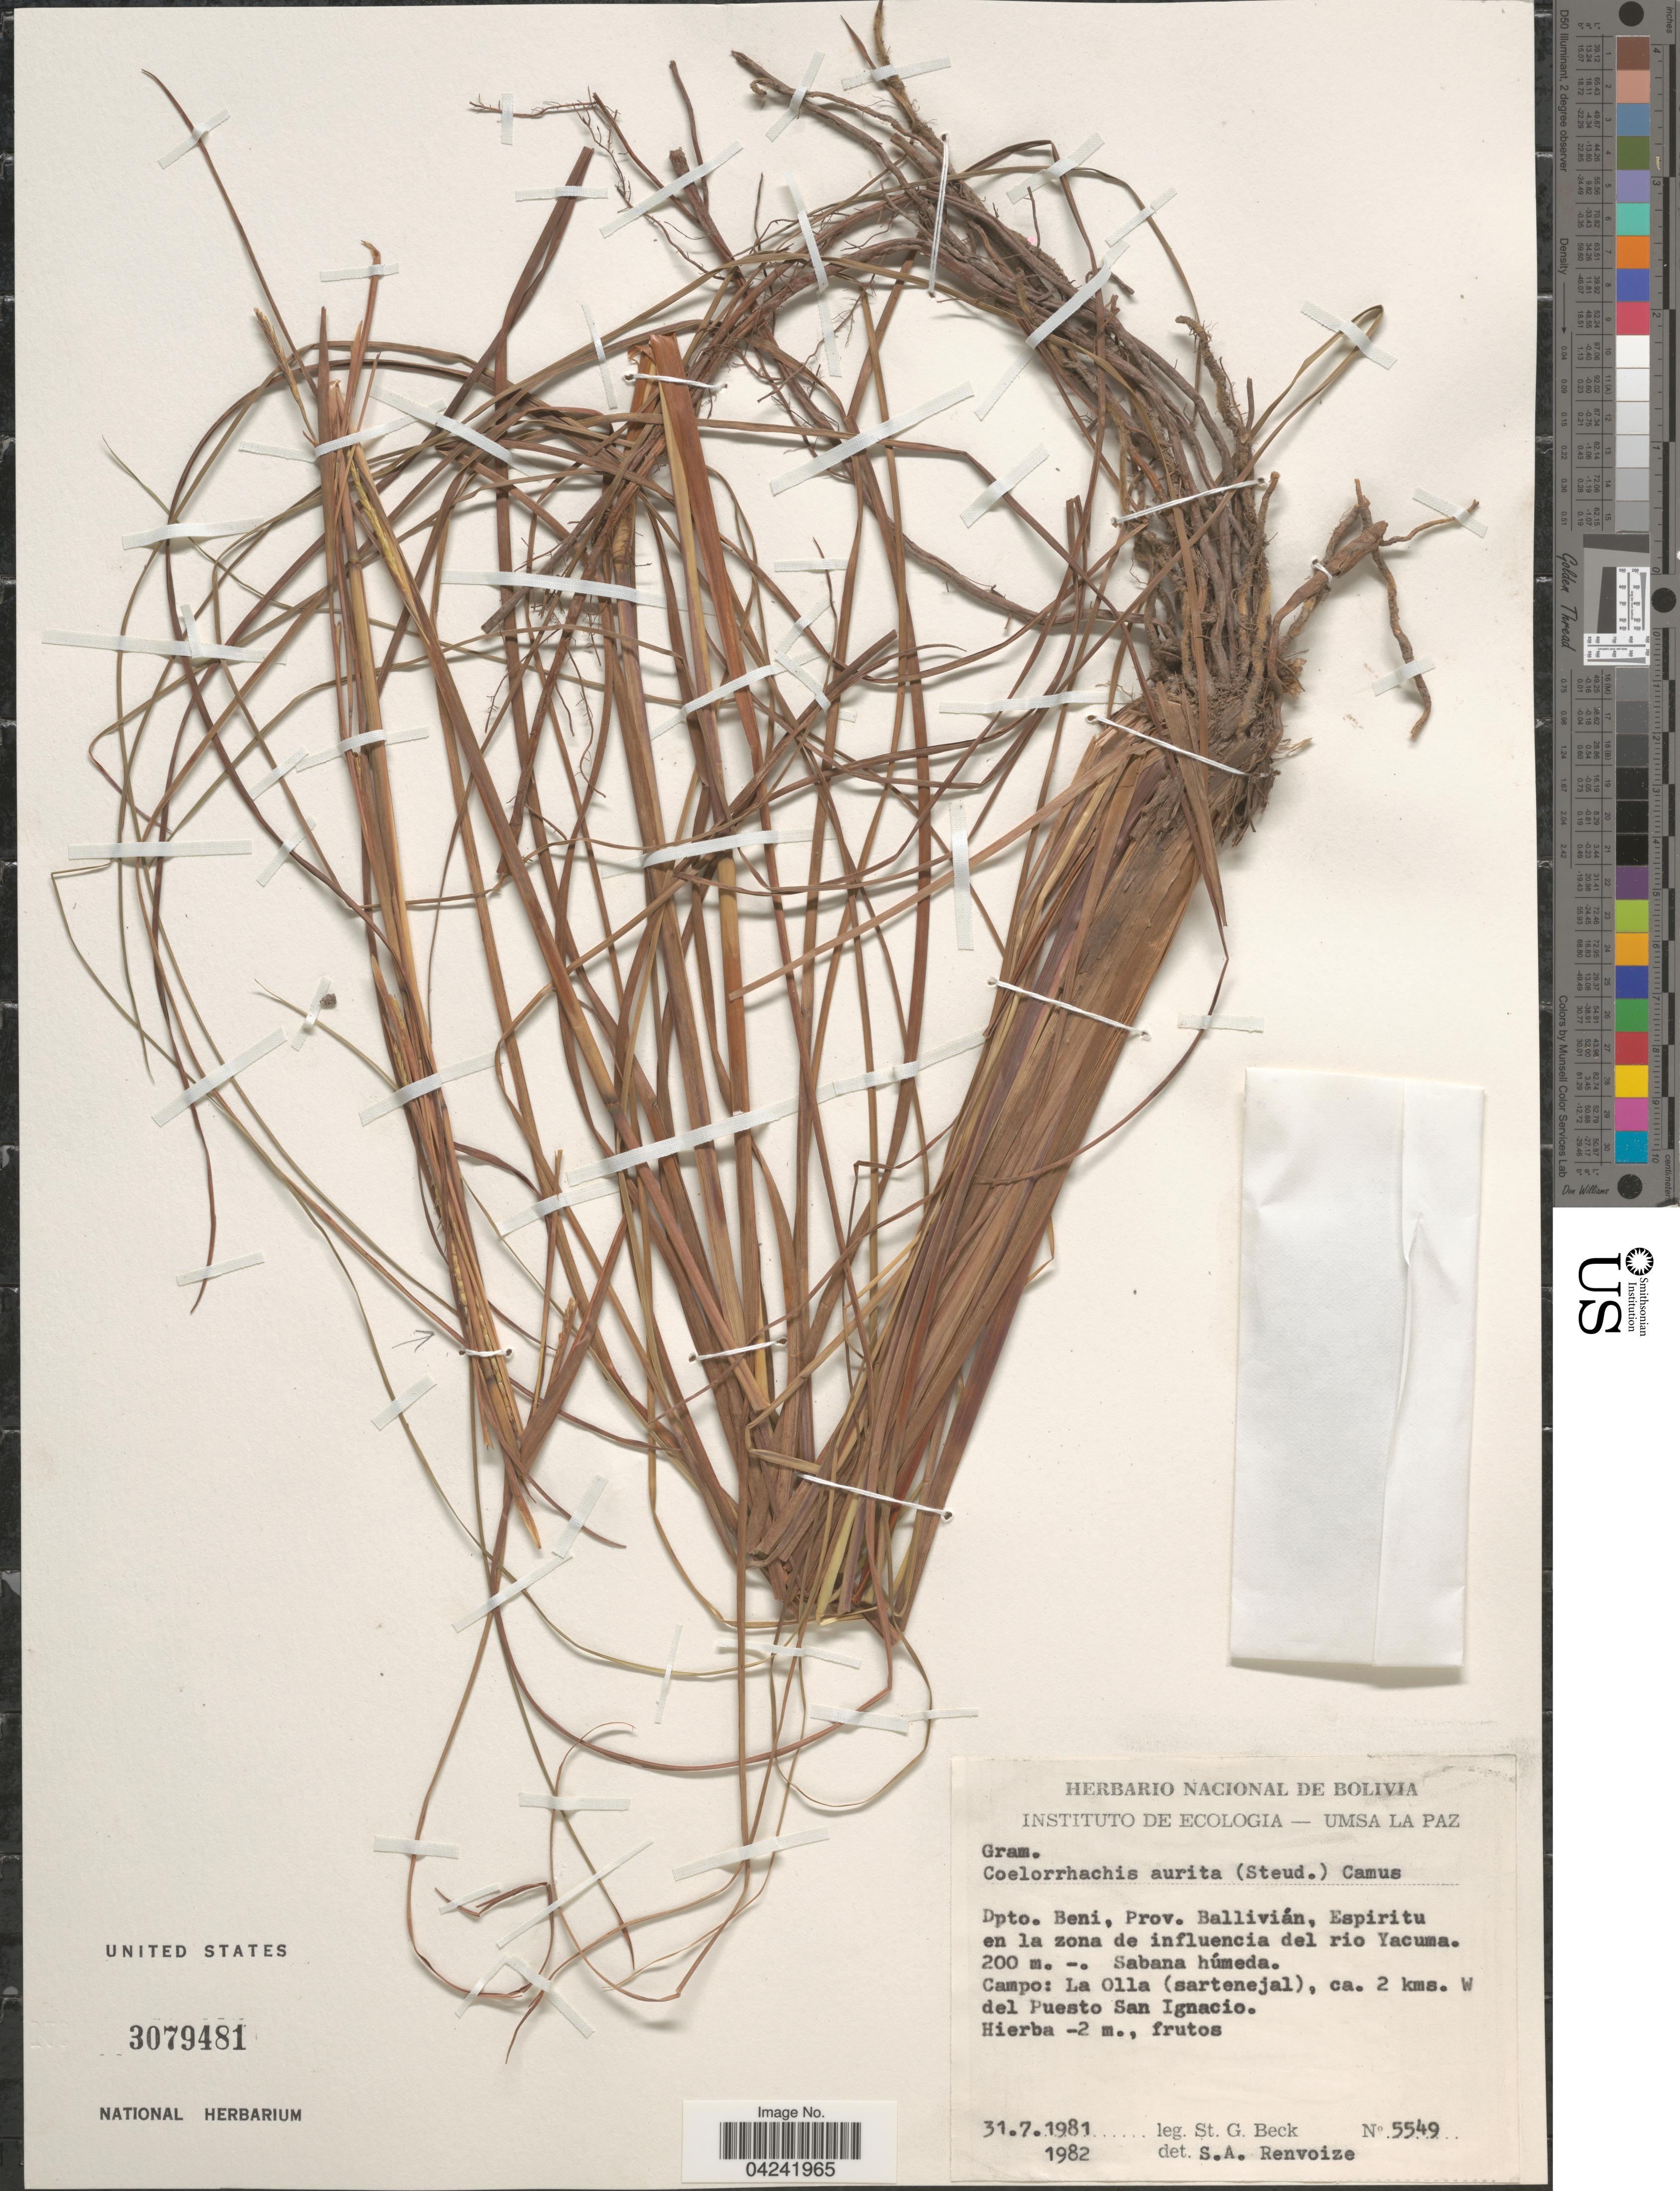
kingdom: Plantae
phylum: Tracheophyta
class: Liliopsida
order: Poales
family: Poaceae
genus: Mnesithea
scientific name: Mnesithea aurita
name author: (Steud.) de Koning & Sosef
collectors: S. G. Beck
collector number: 5549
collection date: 1981-07-31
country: Bolivia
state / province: Beni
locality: Dpto. Beni, Prov. Ballivián, Espiritu en la zona de influencia del rio Yacuma. Campo: La Olla (sartenejal), ca. 2 kms. W del Puesto San Ignacio.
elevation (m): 200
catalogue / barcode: US 3079481